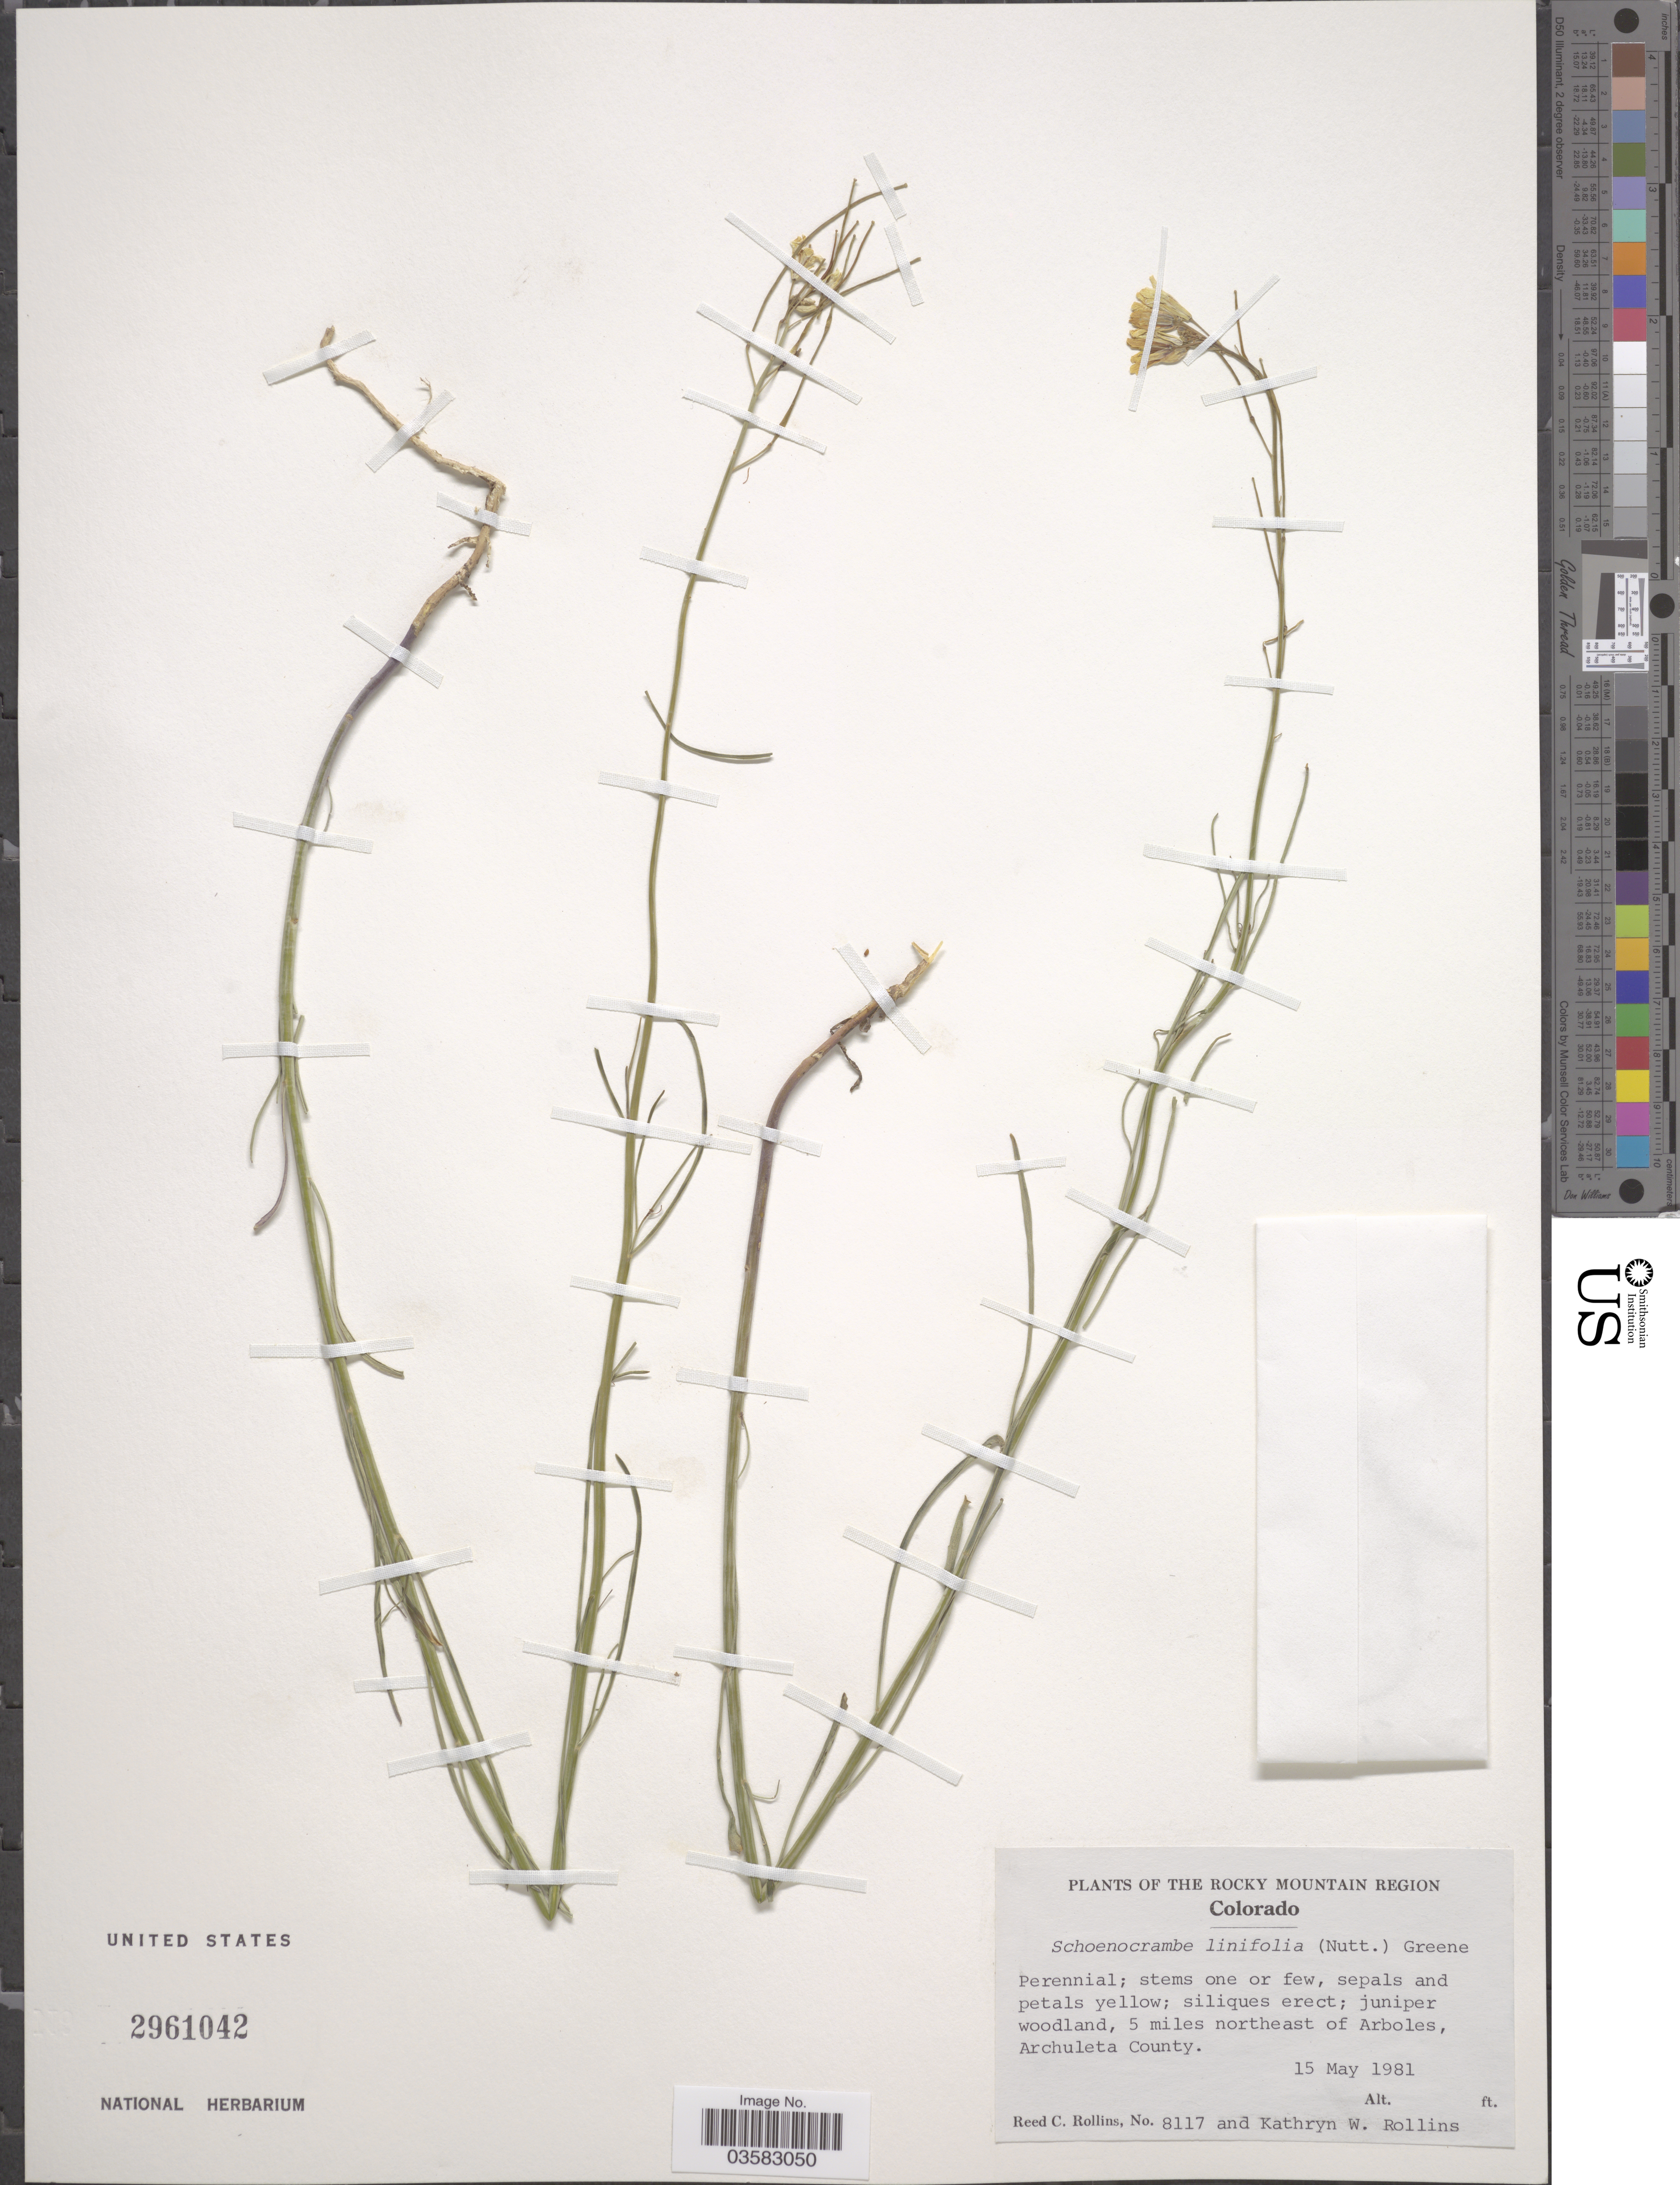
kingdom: Plantae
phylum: Tracheophyta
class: Magnoliopsida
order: Brassicales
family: Brassicaceae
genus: Sisymbrium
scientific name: Sisymbrium linifolium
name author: (Nutt.) Nutt. ex Torr. & A. Gray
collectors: R. C. Rollins & K. W. Rollins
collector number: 8117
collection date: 1981-05-15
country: United States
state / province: Colorado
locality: The Rocky Mountain Region. Juniper woodland, 5 miles northeast of Arboles, Archuleta County.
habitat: juniper woodland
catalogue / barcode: US 2961042